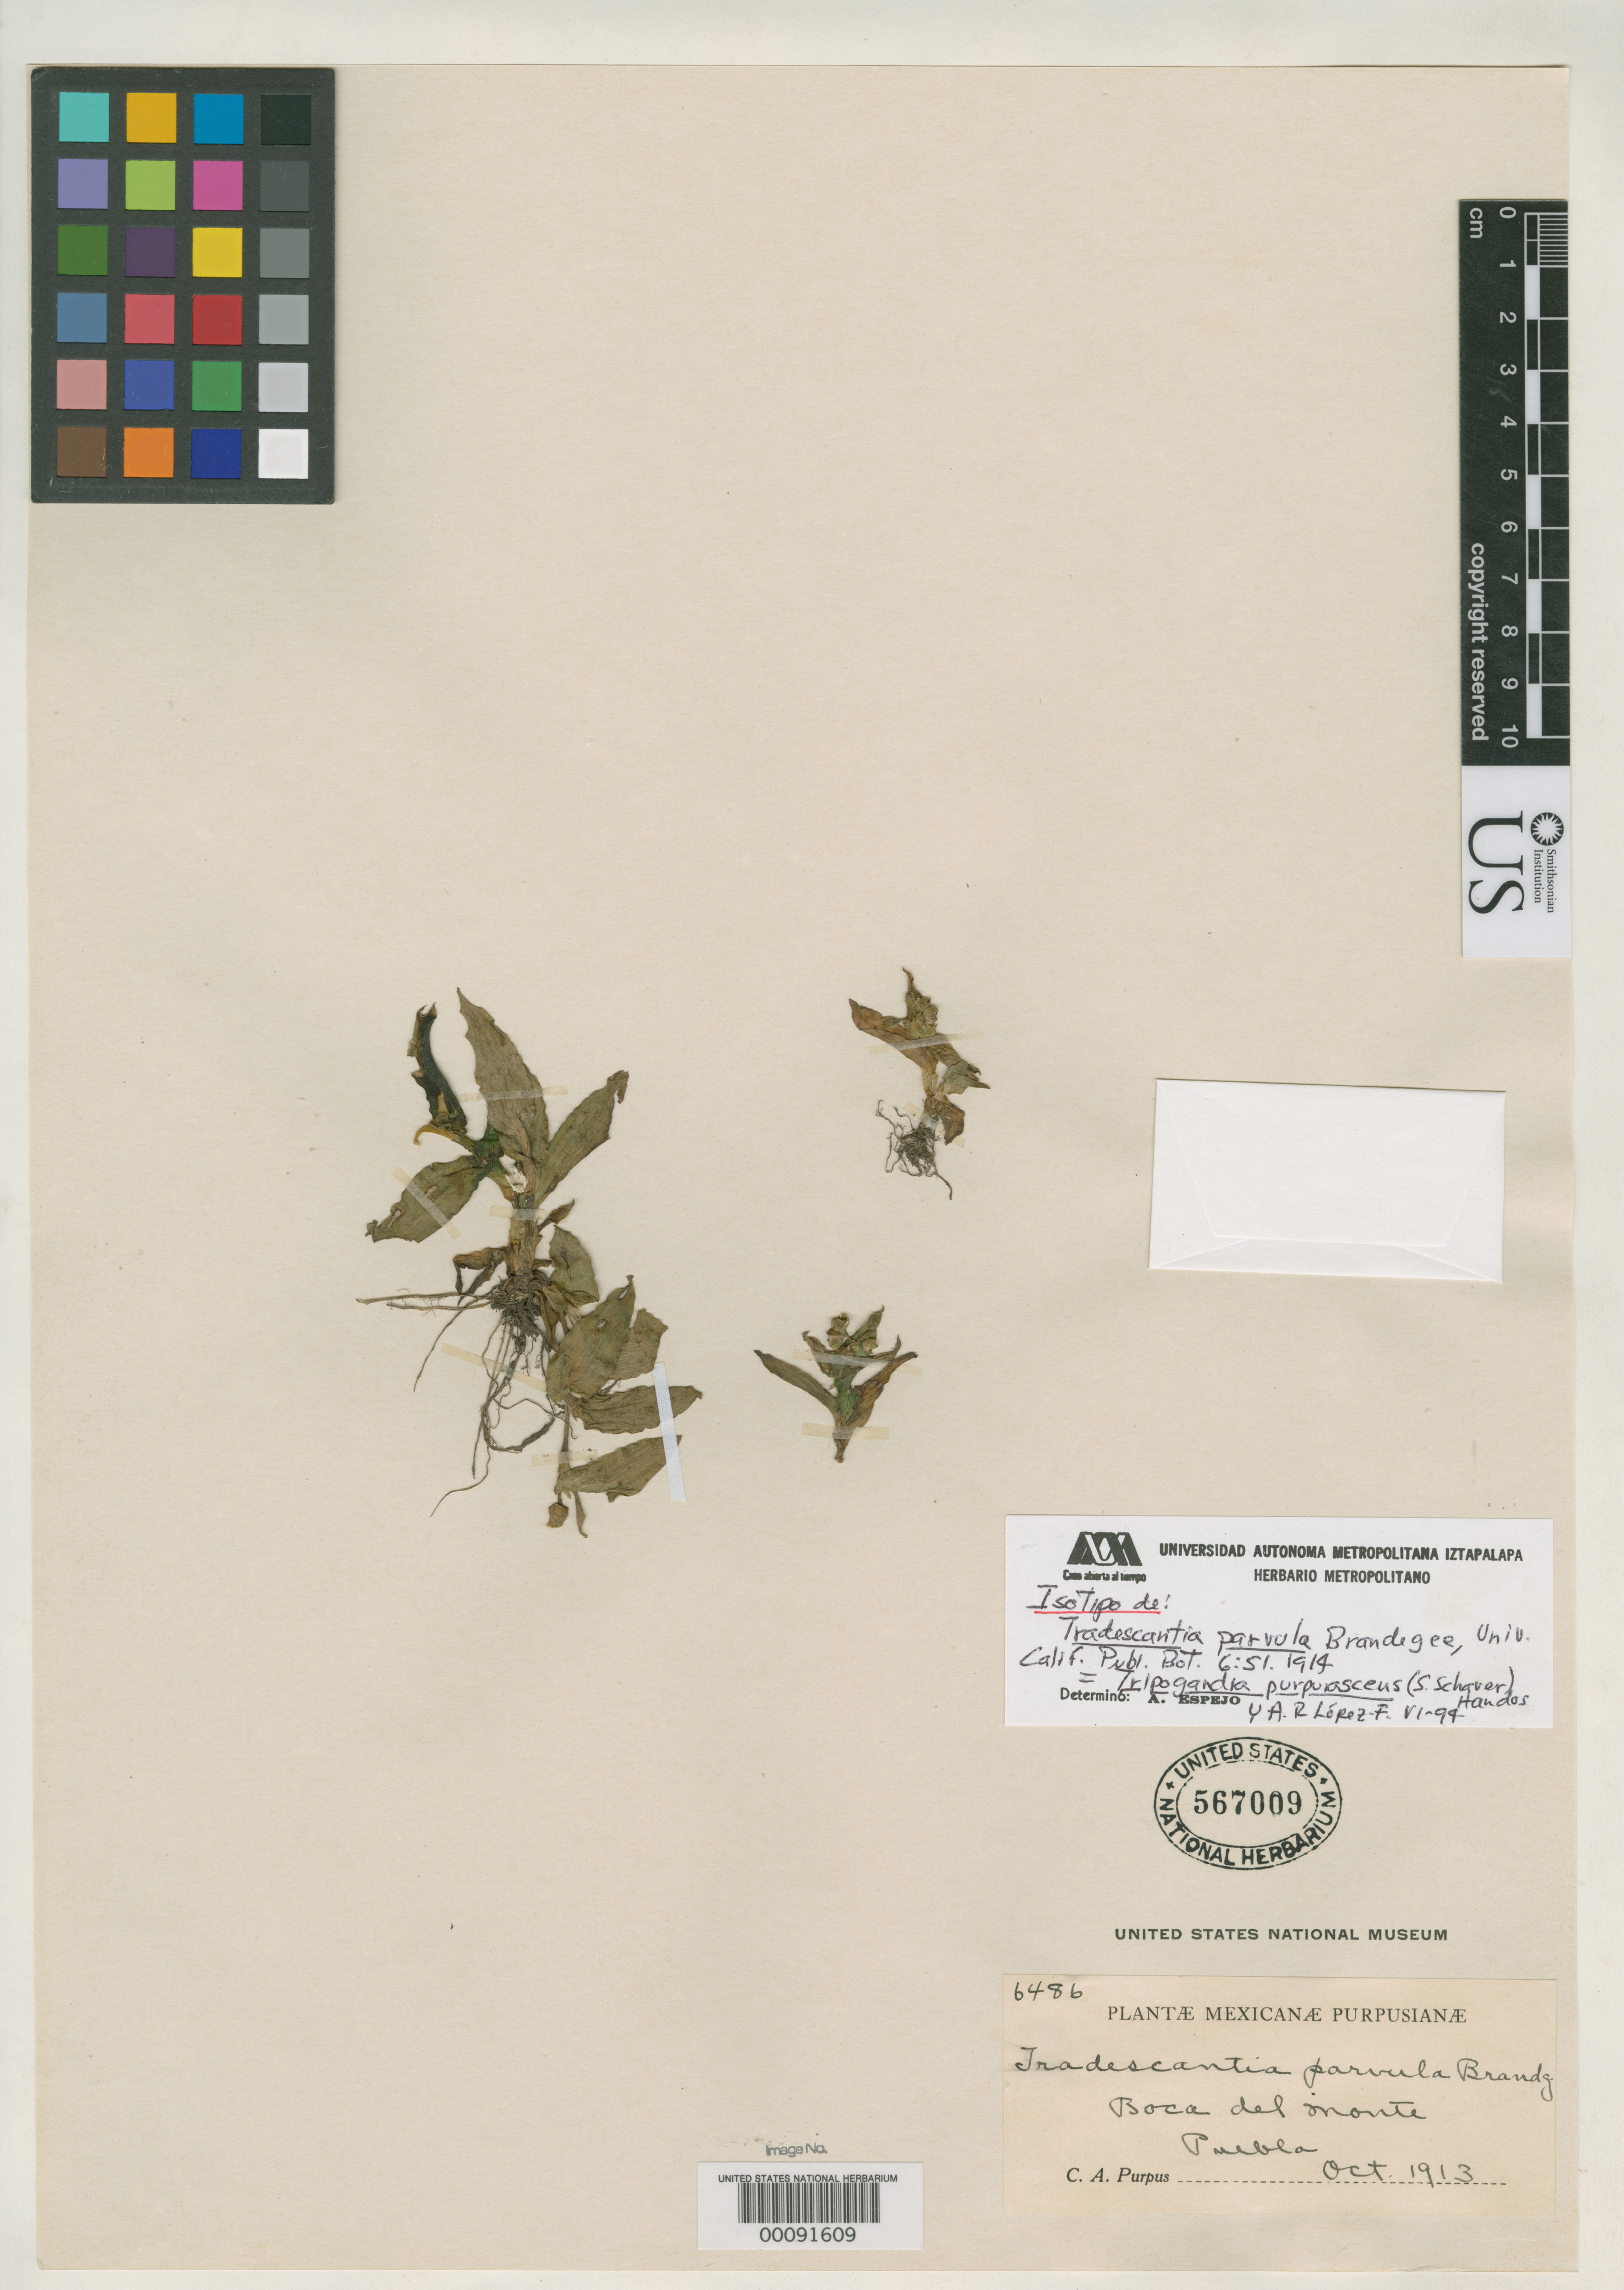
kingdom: Plantae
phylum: Tracheophyta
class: Liliopsida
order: Commelinales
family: Commelinaceae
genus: Tradescantia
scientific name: Tradescantia parvula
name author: Brandegee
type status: Isotype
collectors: C. A. Purpus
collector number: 6486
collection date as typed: Oct 1913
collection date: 1913-10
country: Mexico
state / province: Puebla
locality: At Boca del Monte.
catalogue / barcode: US 567009